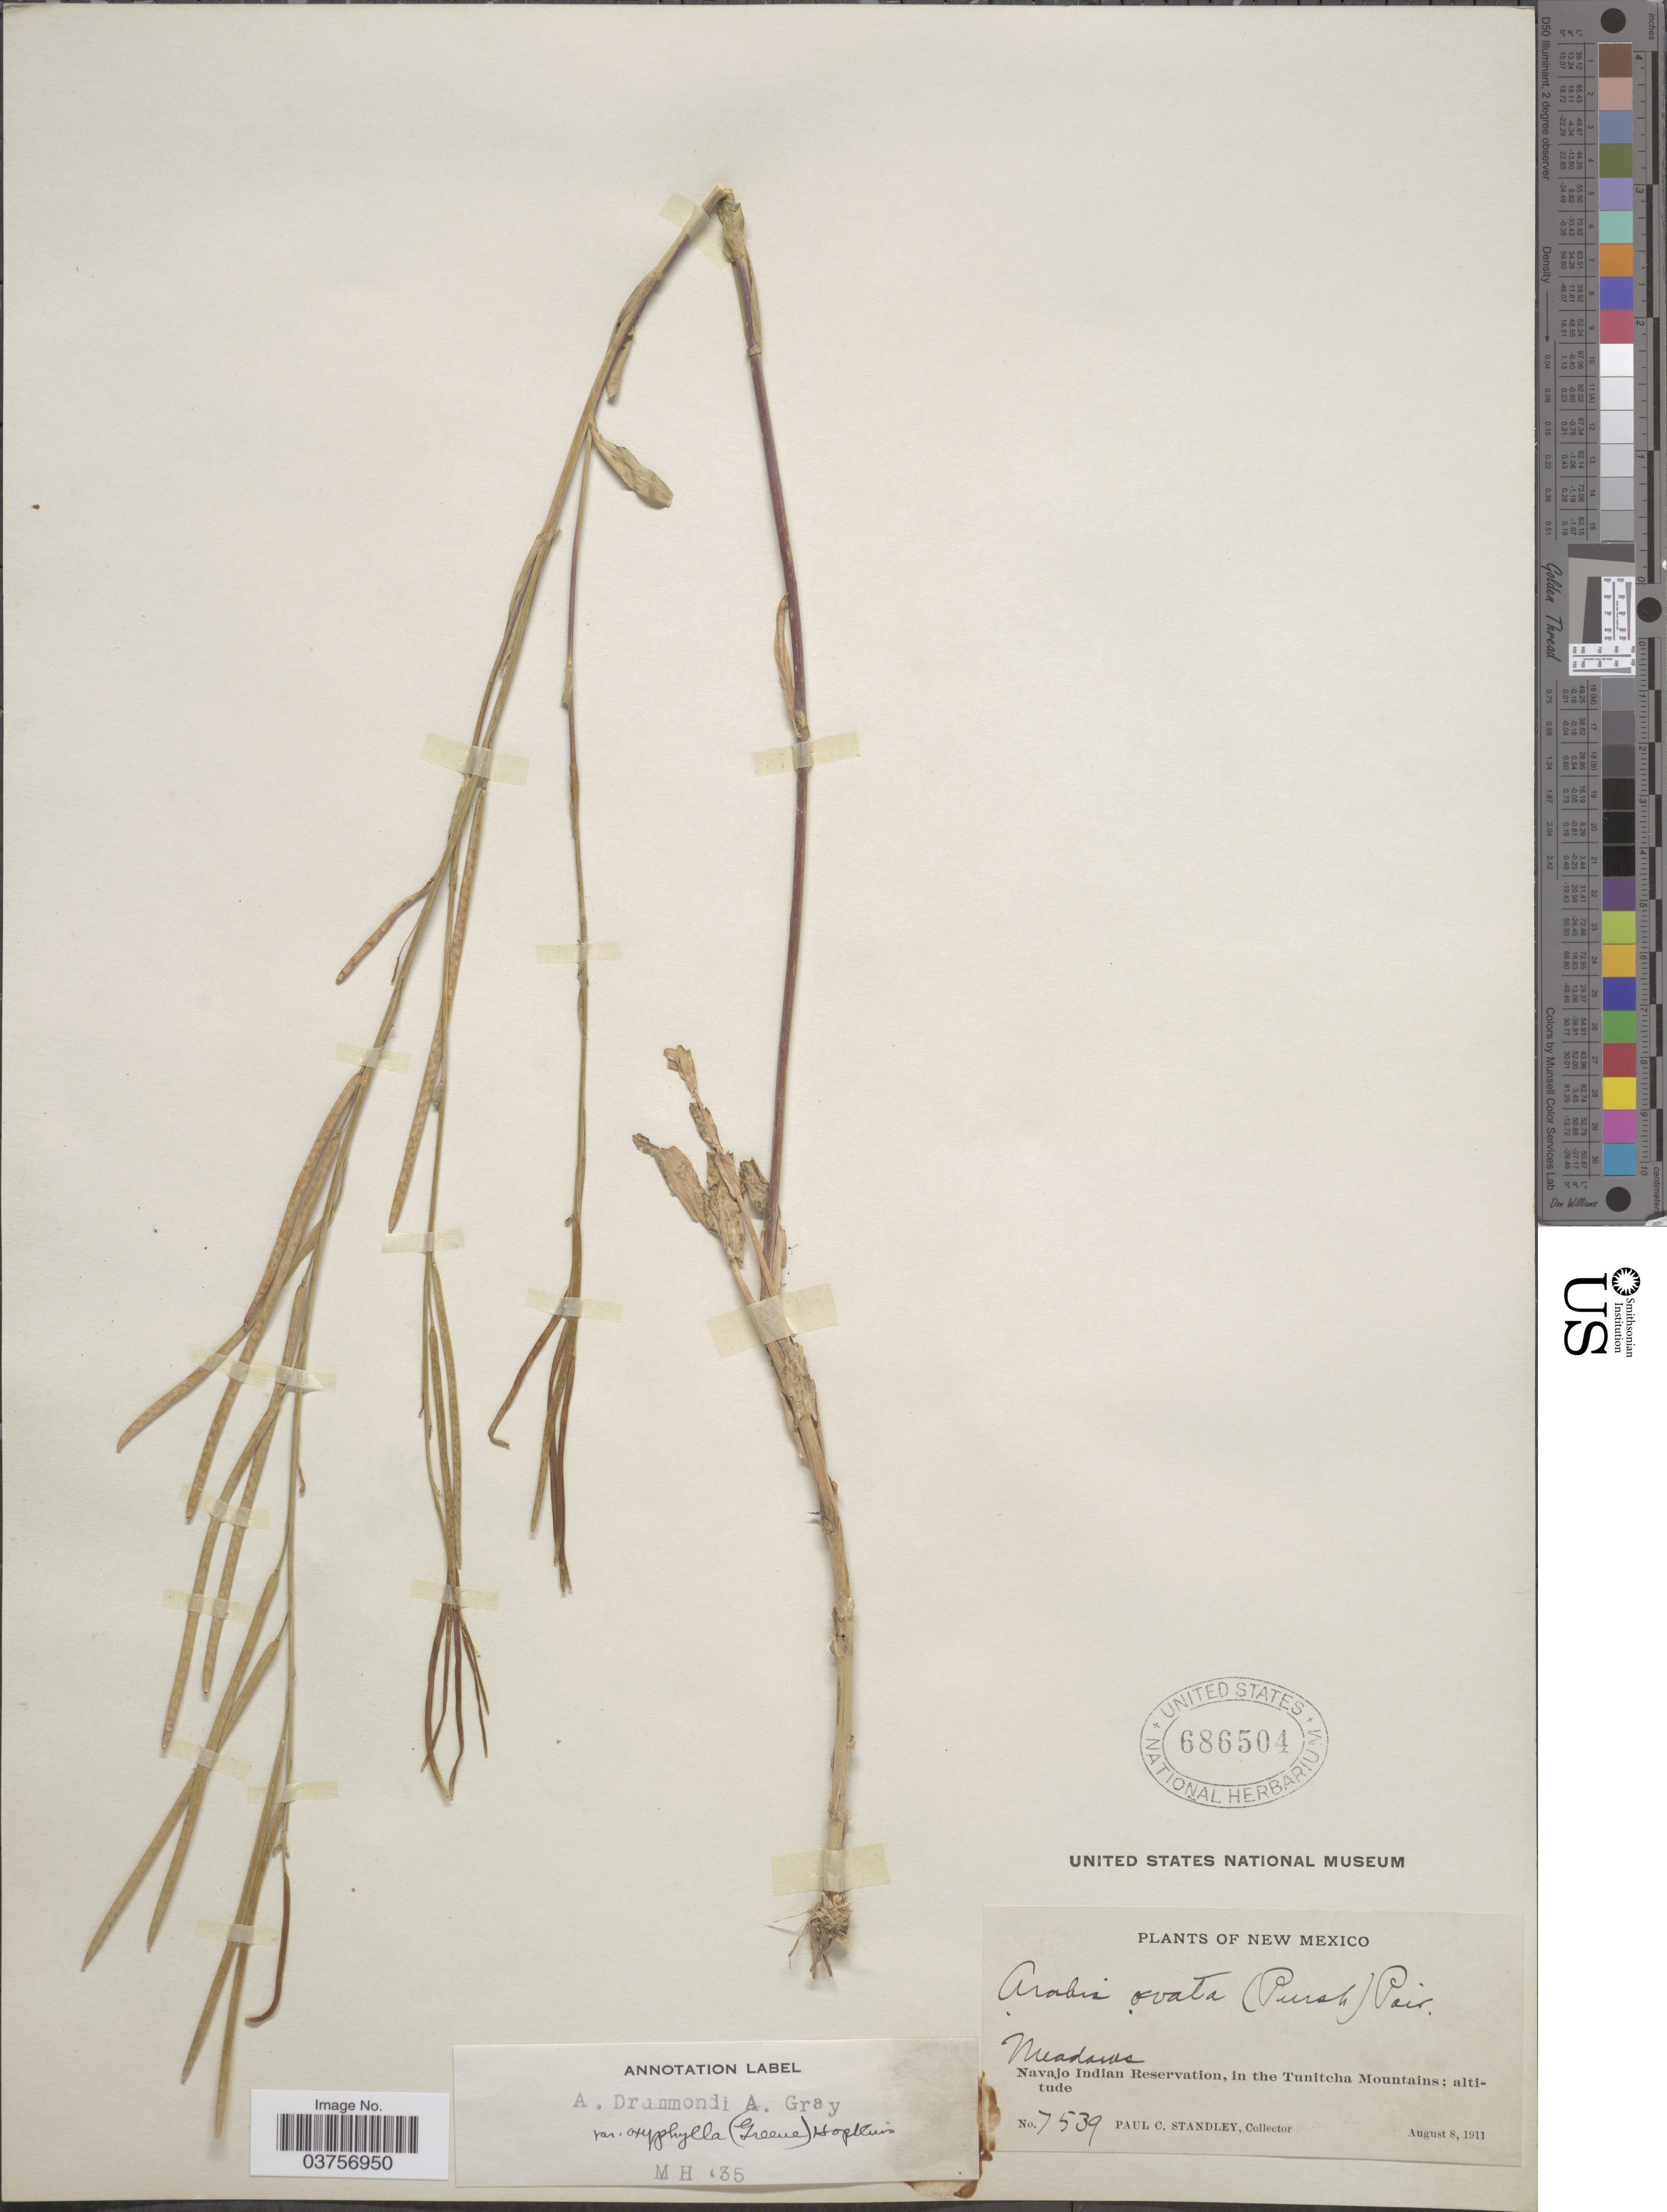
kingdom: Plantae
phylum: Tracheophyta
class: Magnoliopsida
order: Brassicales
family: Brassicaceae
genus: Arabis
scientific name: Arabis drummondii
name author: A. Gray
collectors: P. C. Standley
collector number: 7539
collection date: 1911-08-08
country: United States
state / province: New Mexico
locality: Meadows. Navajo Indian Reservation, in the Tunitcha Mountains.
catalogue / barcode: US 686504